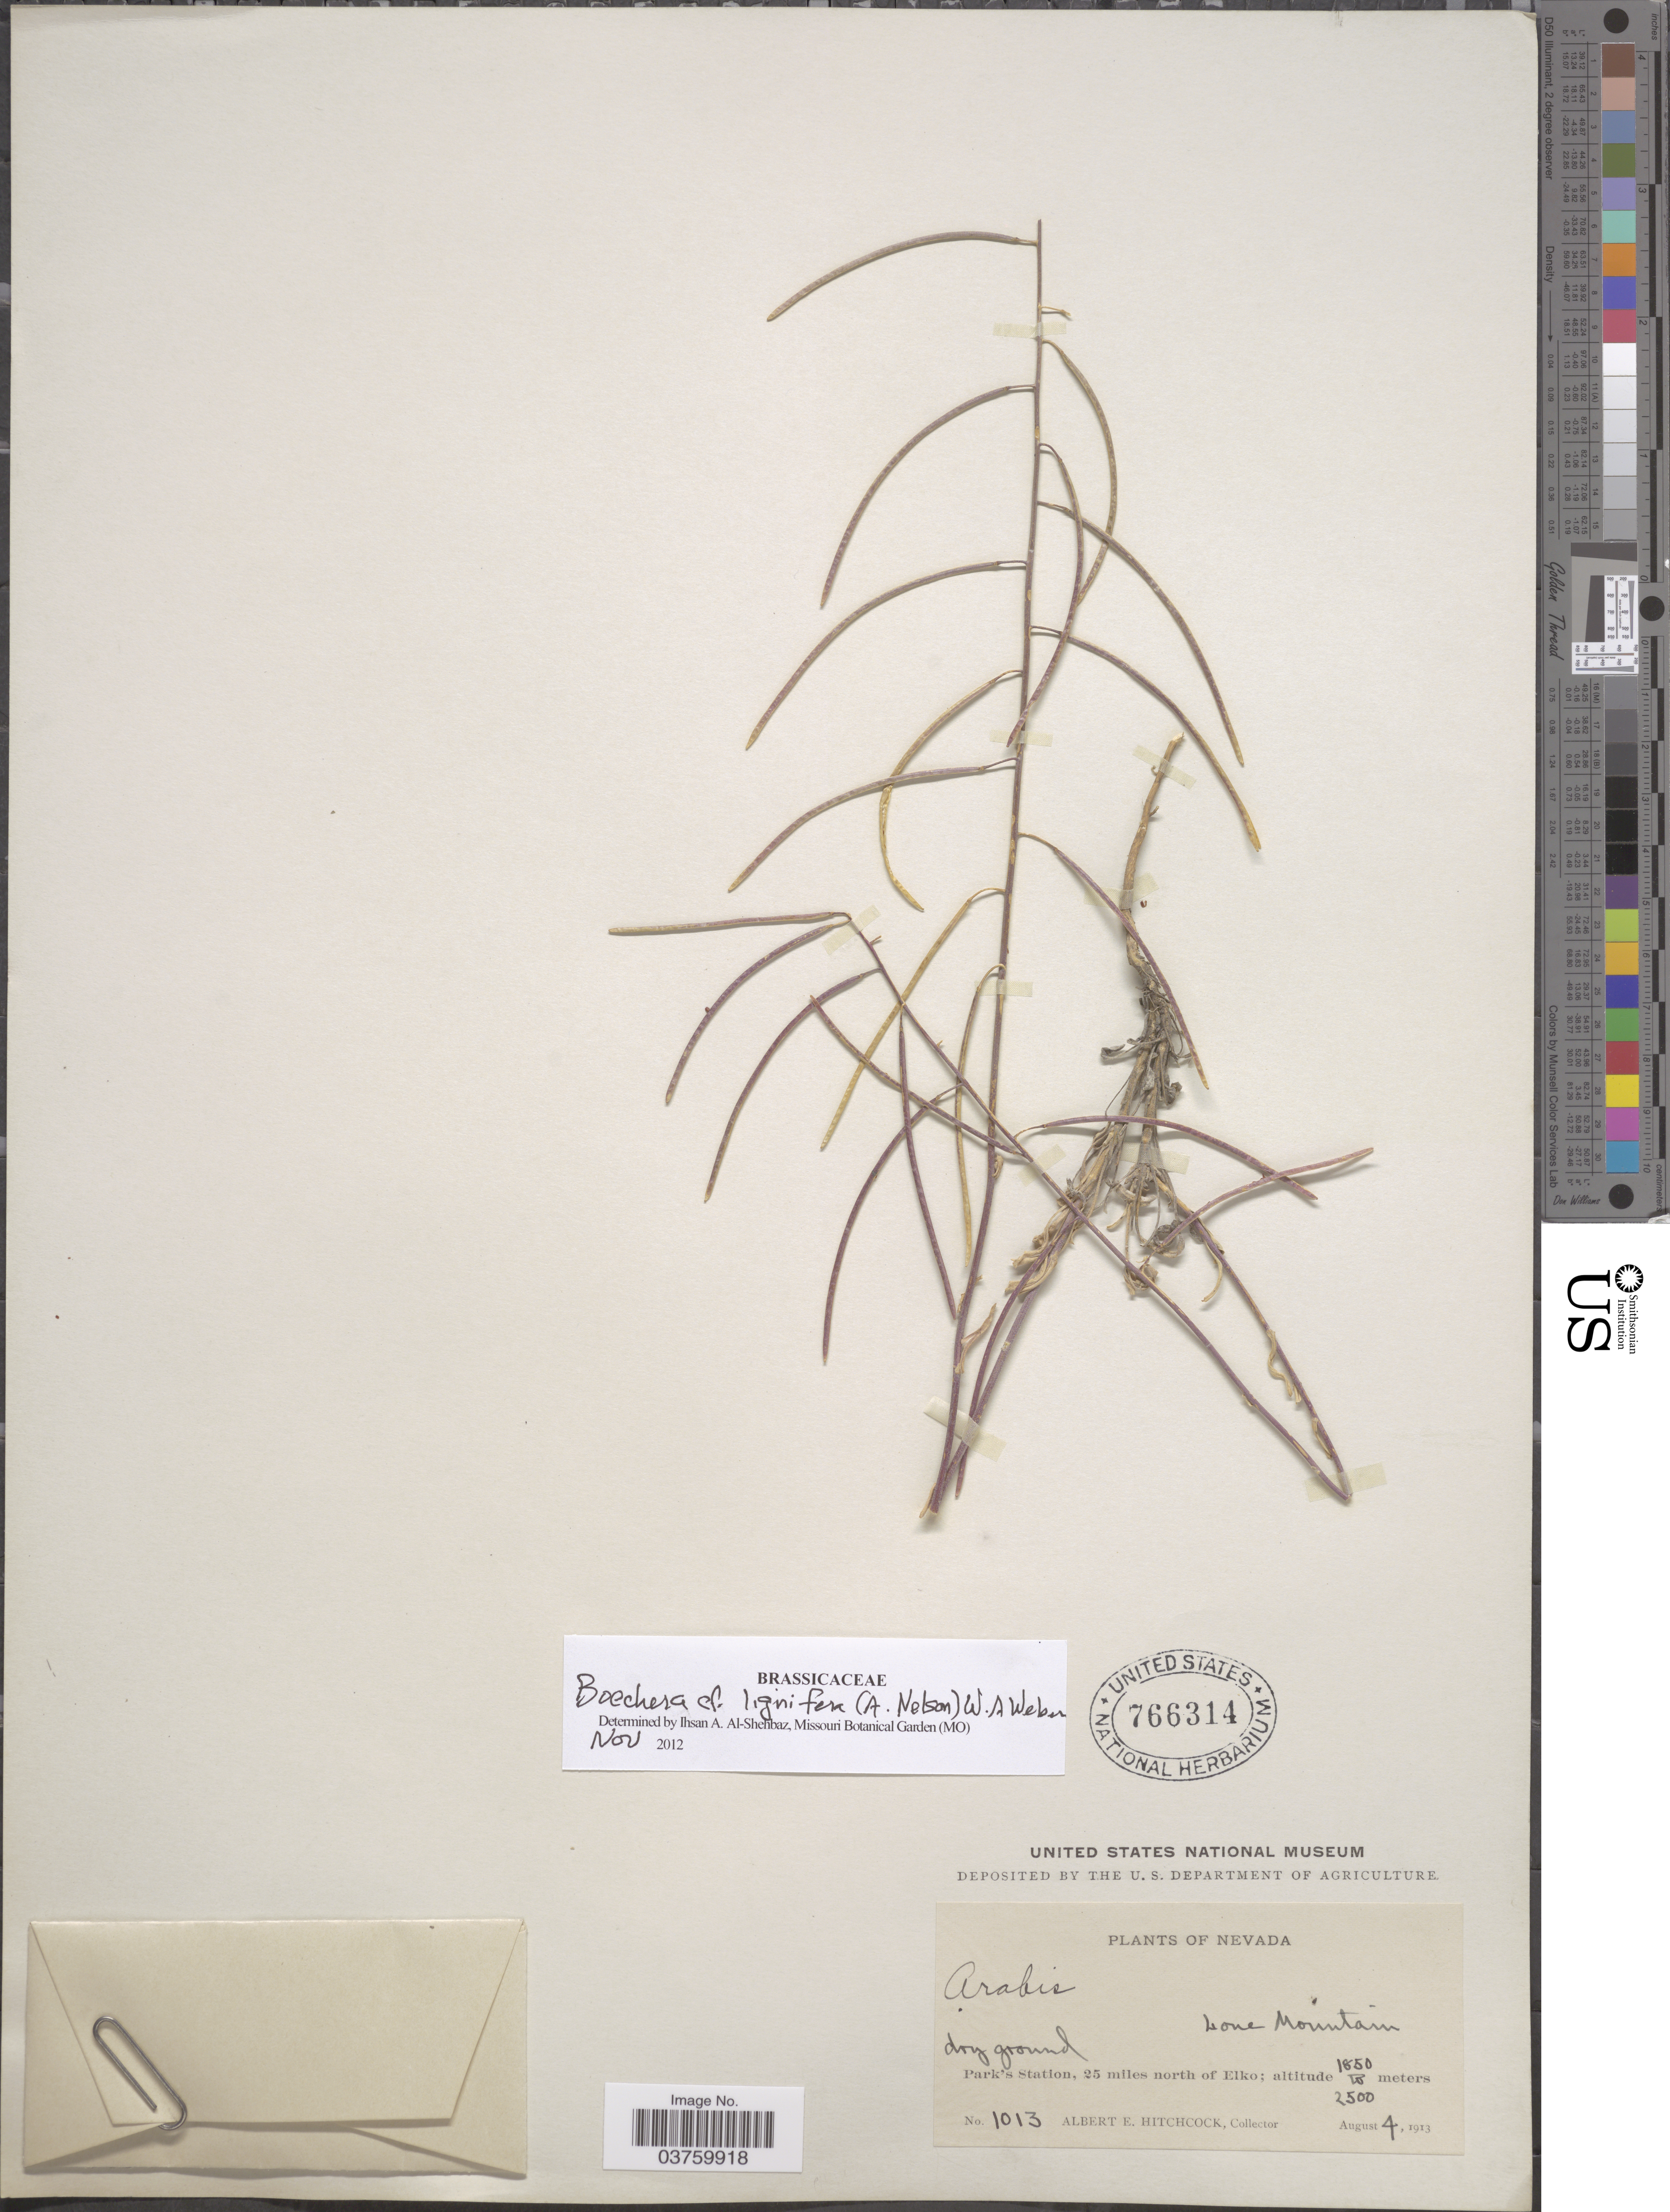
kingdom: Plantae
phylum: Tracheophyta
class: Magnoliopsida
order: Brassicales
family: Brassicaceae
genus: Boechera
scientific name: Boechera lignifera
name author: (A. Nelson) W.A. Weber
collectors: A. Hitchcock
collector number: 1013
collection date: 1913-08-04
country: United States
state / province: Nevada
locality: Park's Station, 25 miles north of Elko.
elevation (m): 1850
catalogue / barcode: US 766314